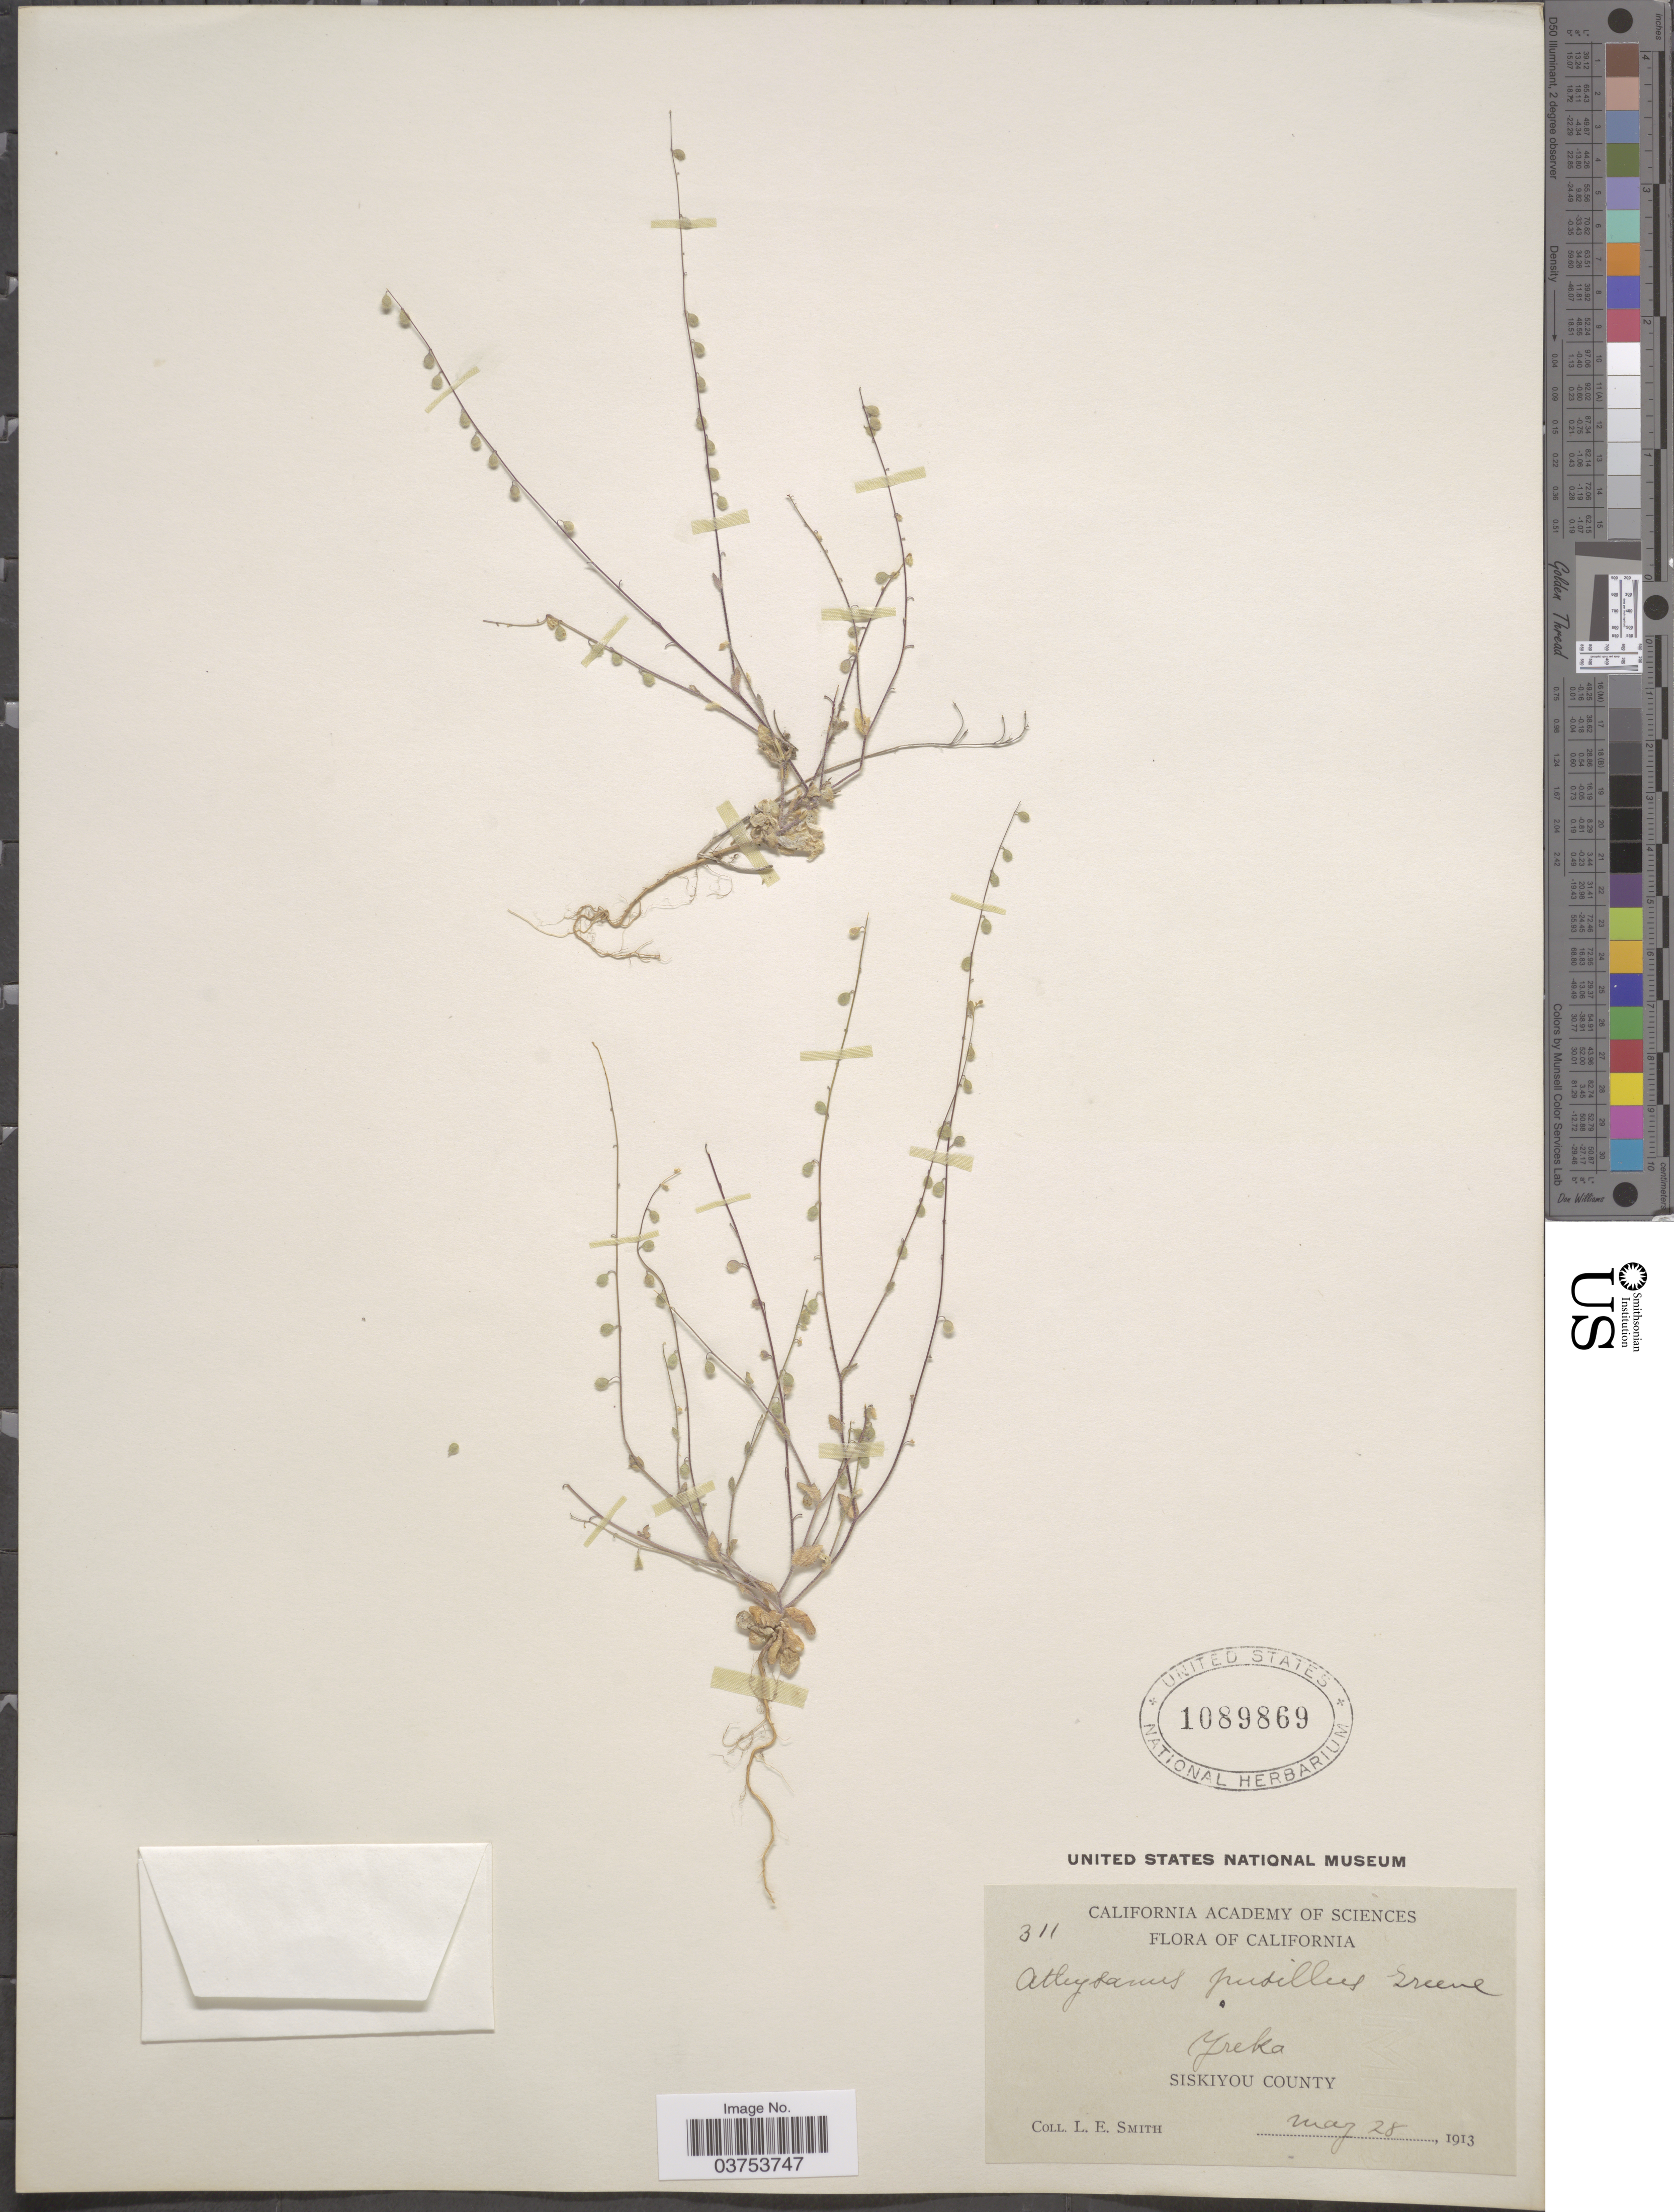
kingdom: Plantae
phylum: Tracheophyta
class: Magnoliopsida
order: Brassicales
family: Brassicaceae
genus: Athysanus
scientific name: Athysanus pusillus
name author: (Hook.) Greene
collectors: L. E. Smith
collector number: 311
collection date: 1913-05-28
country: United States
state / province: California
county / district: Siskiyou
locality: Yreka. Siskiyou County.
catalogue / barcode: US 1089869